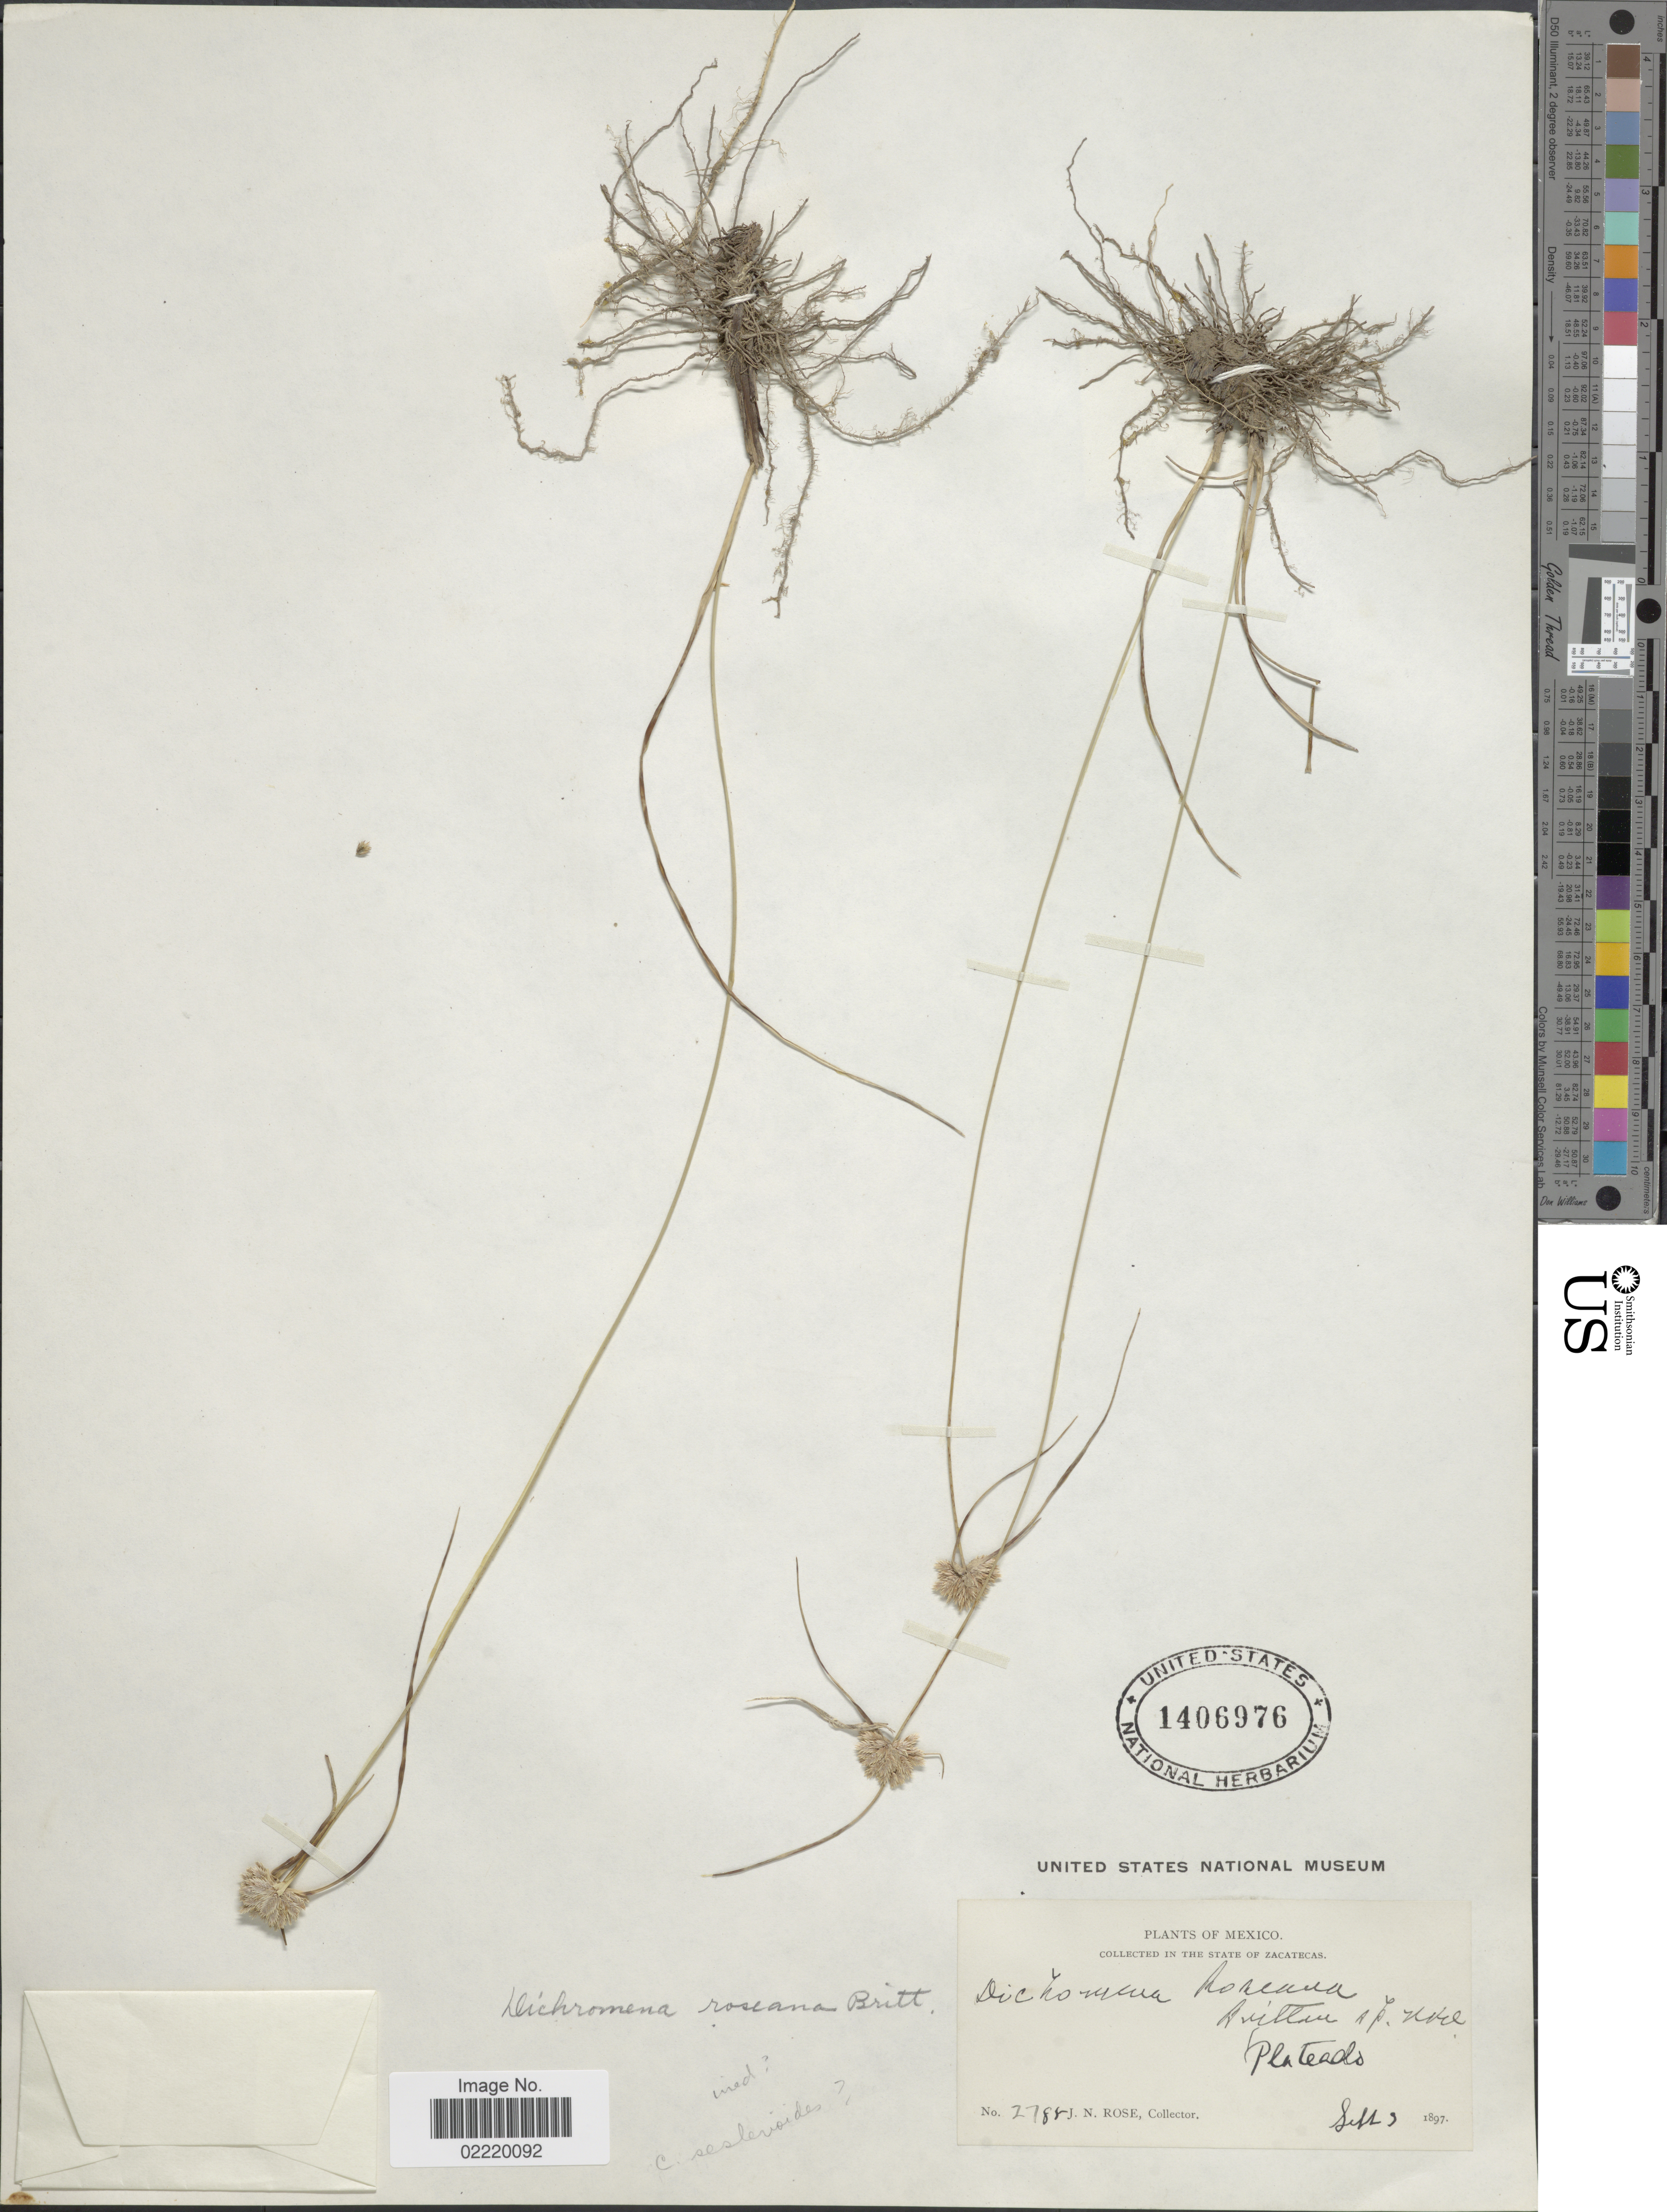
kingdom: Plantae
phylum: Tracheophyta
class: Liliopsida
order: Poales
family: Cyperaceae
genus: Cyperus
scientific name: Cyperus seslerioides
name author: Kunth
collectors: J. N. Rose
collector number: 2788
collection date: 1897-09-03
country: Mexico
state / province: Zacatecas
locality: Plateado.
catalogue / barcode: US 1406976